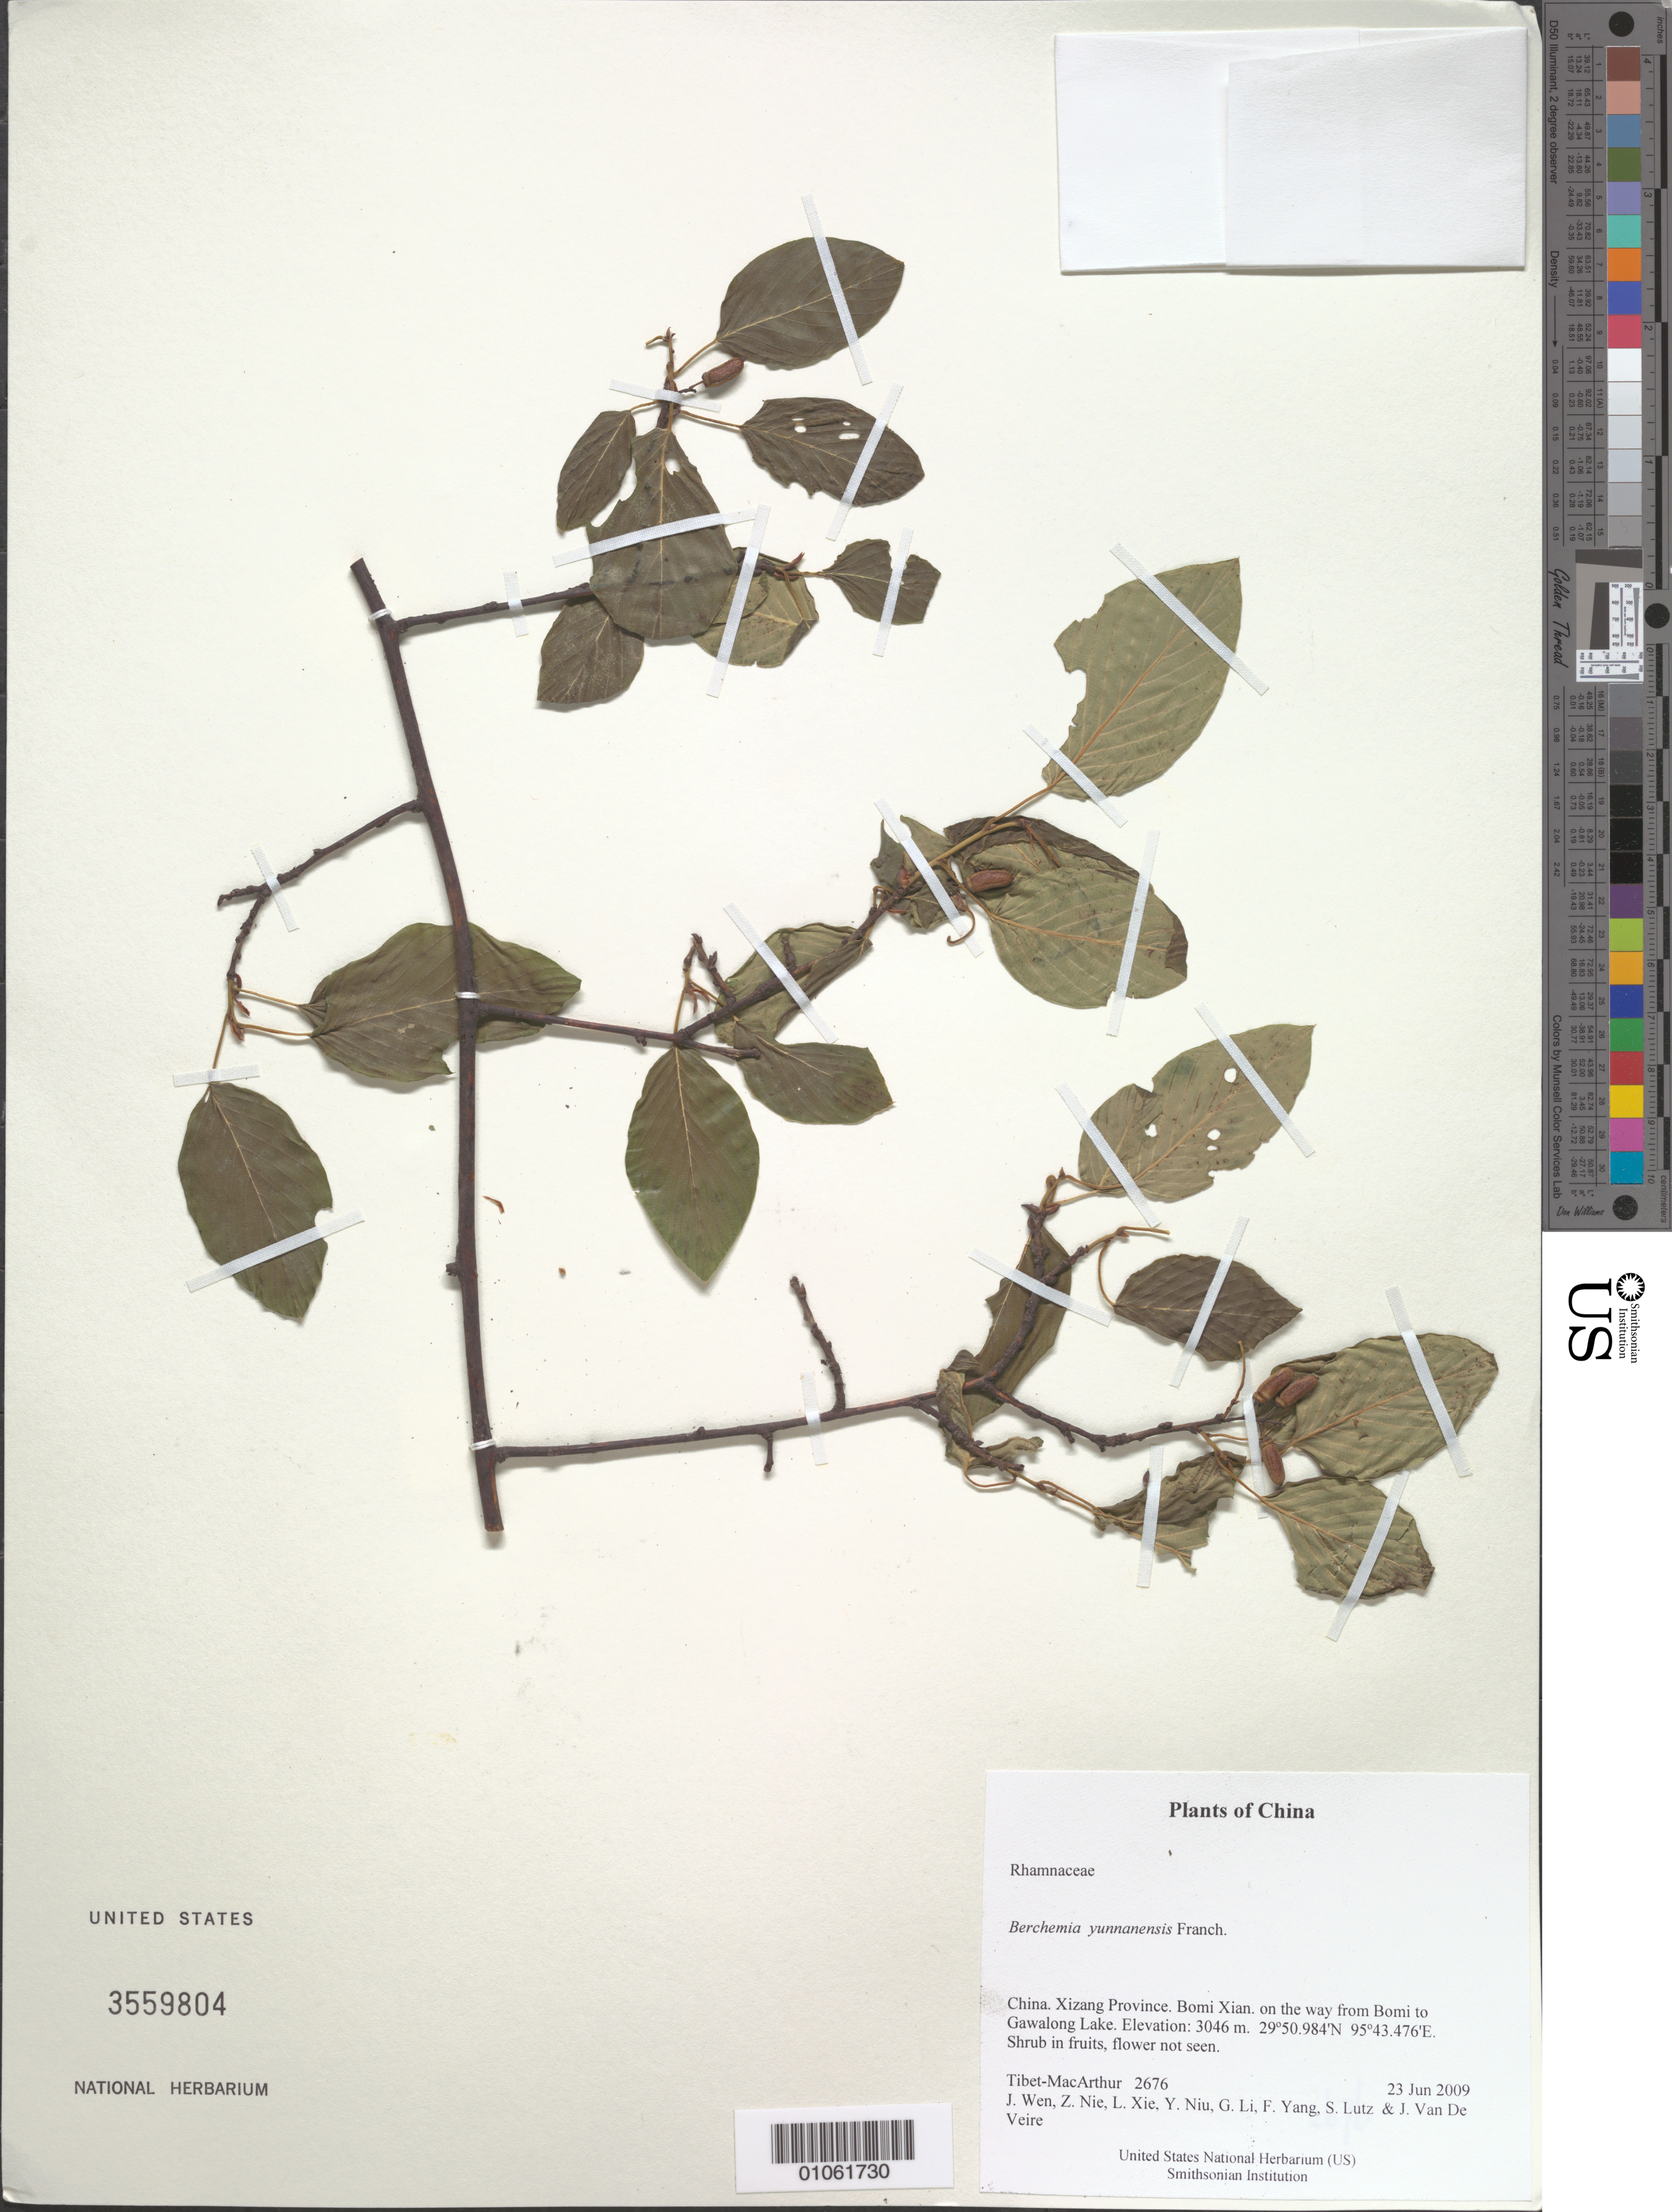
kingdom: Plantae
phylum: Tracheophyta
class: Magnoliopsida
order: Rosales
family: Rhamnaceae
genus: Berchemia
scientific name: Berchemia yunnanensis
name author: (Franch.) Ulbr.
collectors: Tibet-MacArthur, J. Wen, Z. Nie, L. Xie, Y. Niu, G. Li, F. Yang, S. Lutz & J. Van De Veire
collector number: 2676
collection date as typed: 23 Jun 2009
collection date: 2009-06-23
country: China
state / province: Xizang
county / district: Bomi Xian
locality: on the way from Bomi to Gawalong Lake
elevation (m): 3046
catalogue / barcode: US 3559804